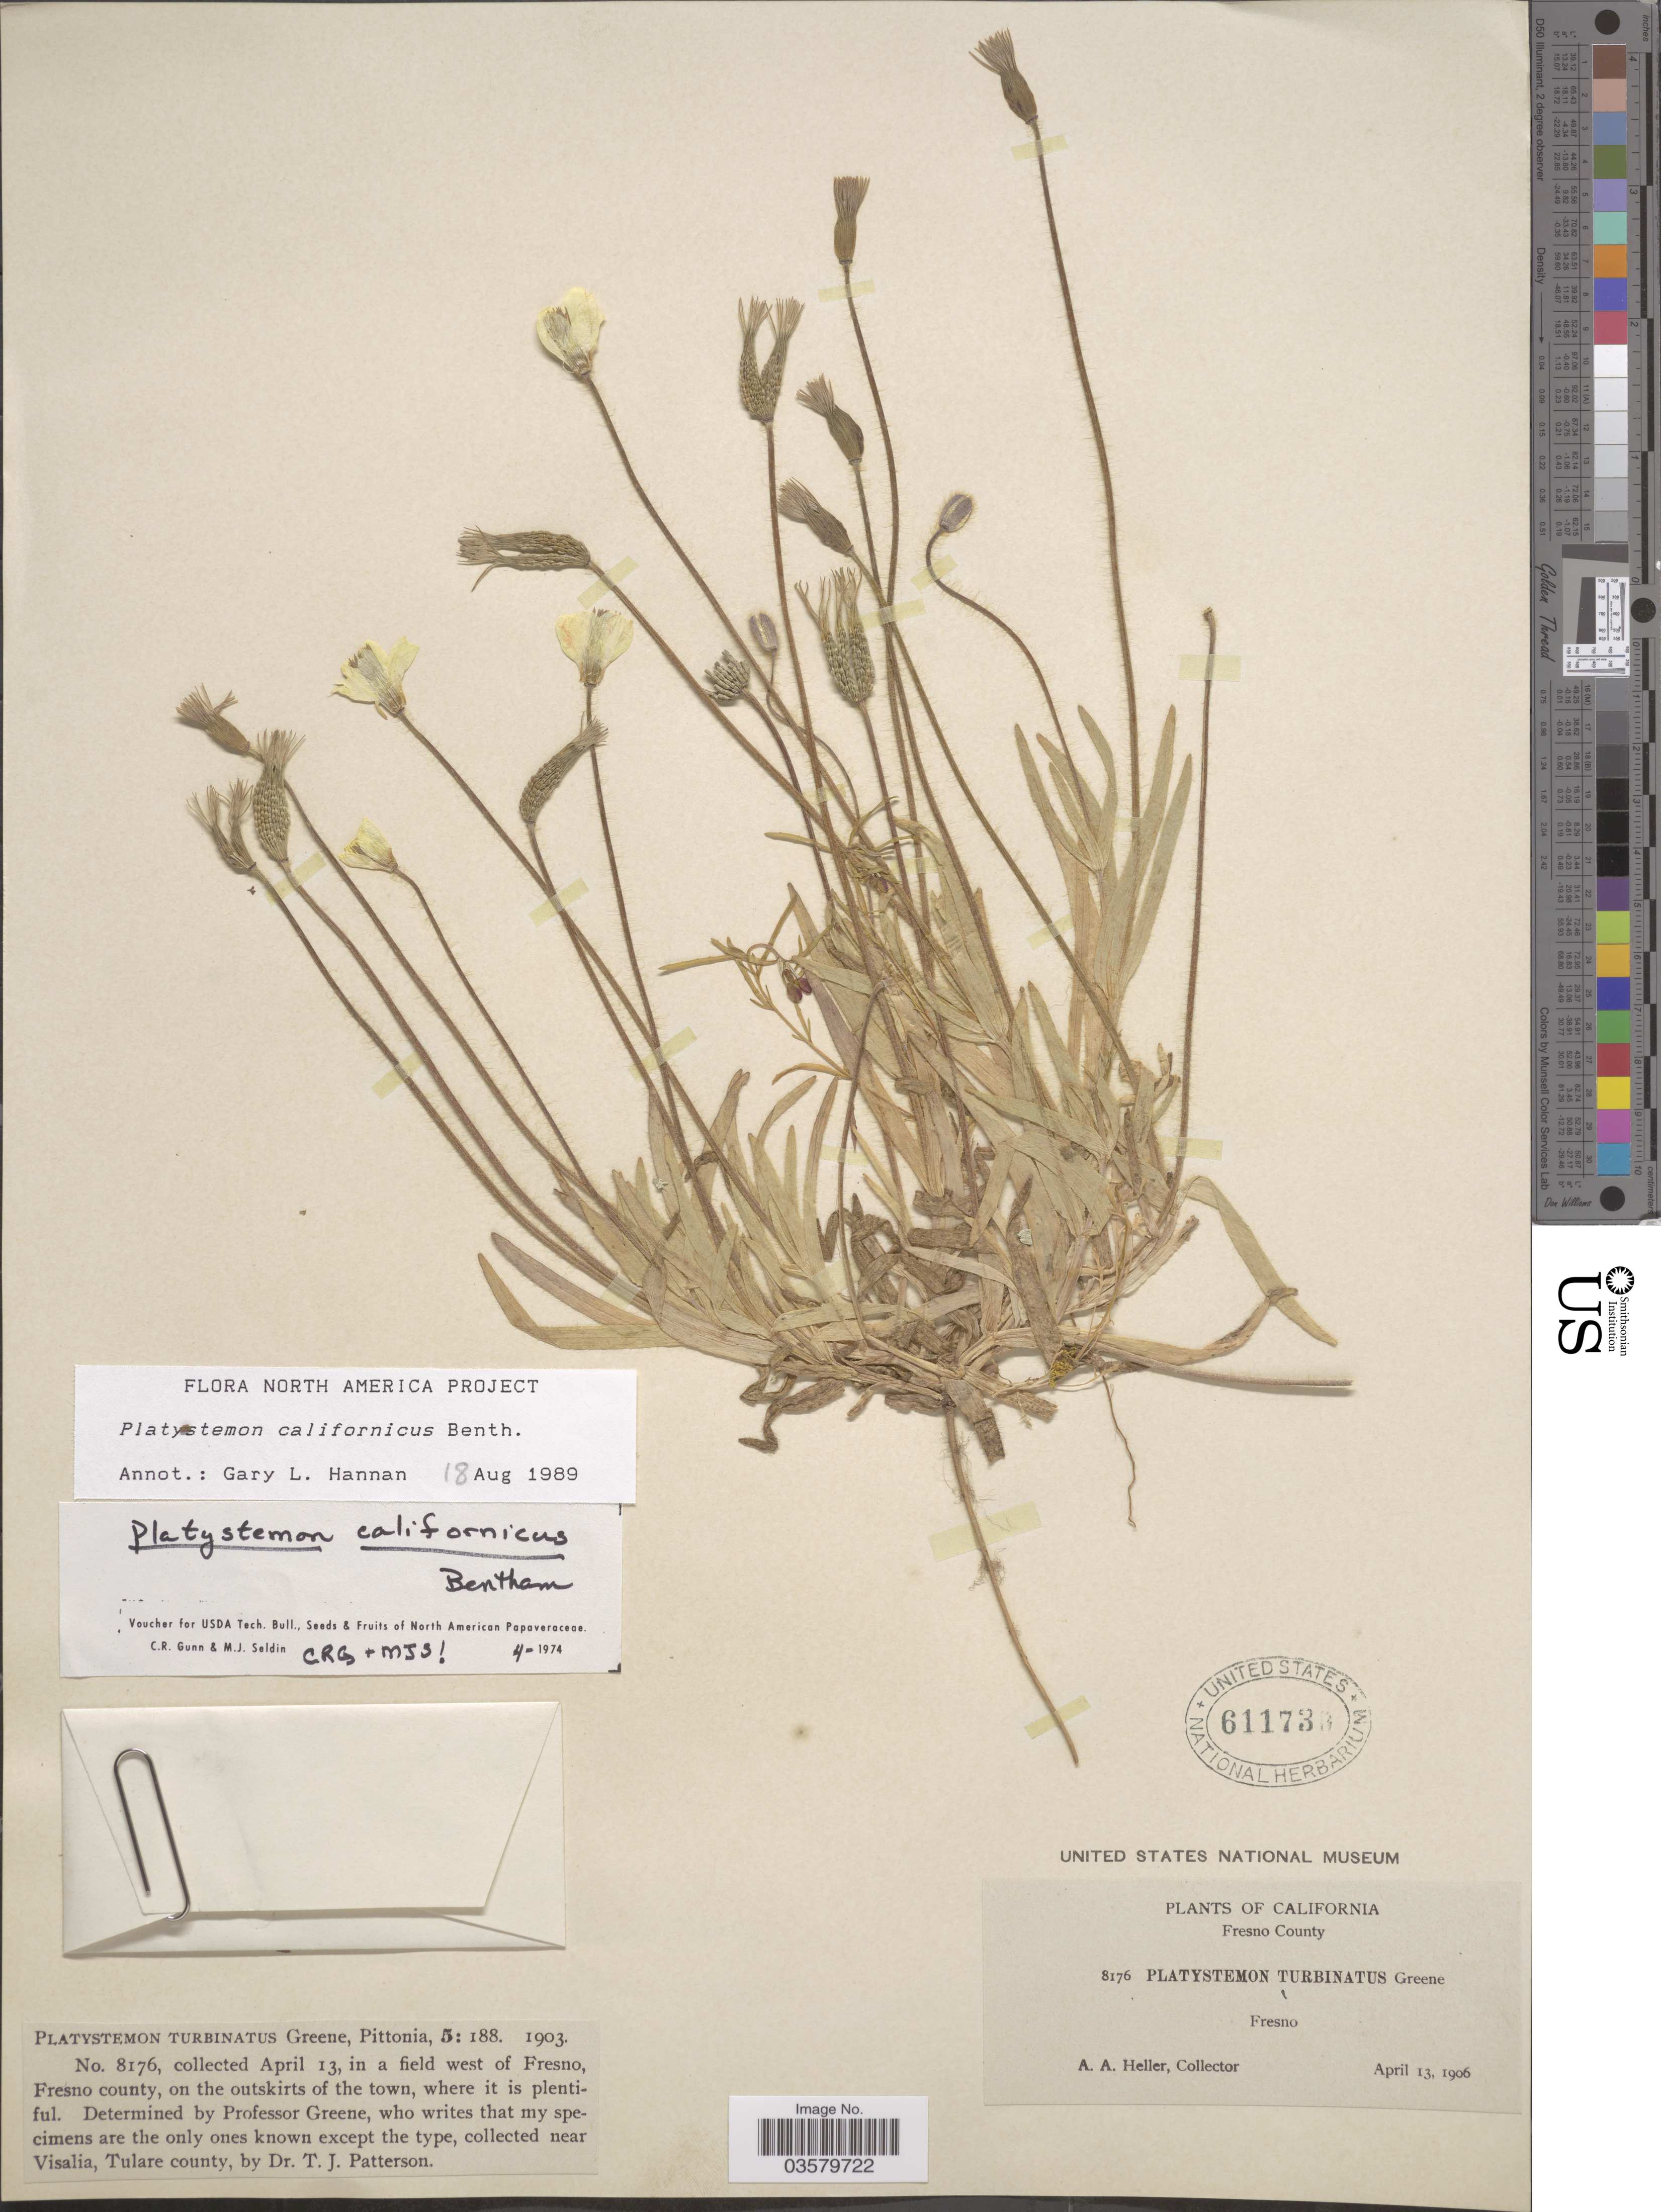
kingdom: Plantae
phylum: Tracheophyta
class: Magnoliopsida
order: Ranunculales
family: Papaveraceae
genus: Platystemon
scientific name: Platystemon californicus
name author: Benth.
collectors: A. A. Heller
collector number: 8176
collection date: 1906-04-13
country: United States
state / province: California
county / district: Fresno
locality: Fresno County. Fresno. In a field west of Fresno.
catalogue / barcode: US 611730